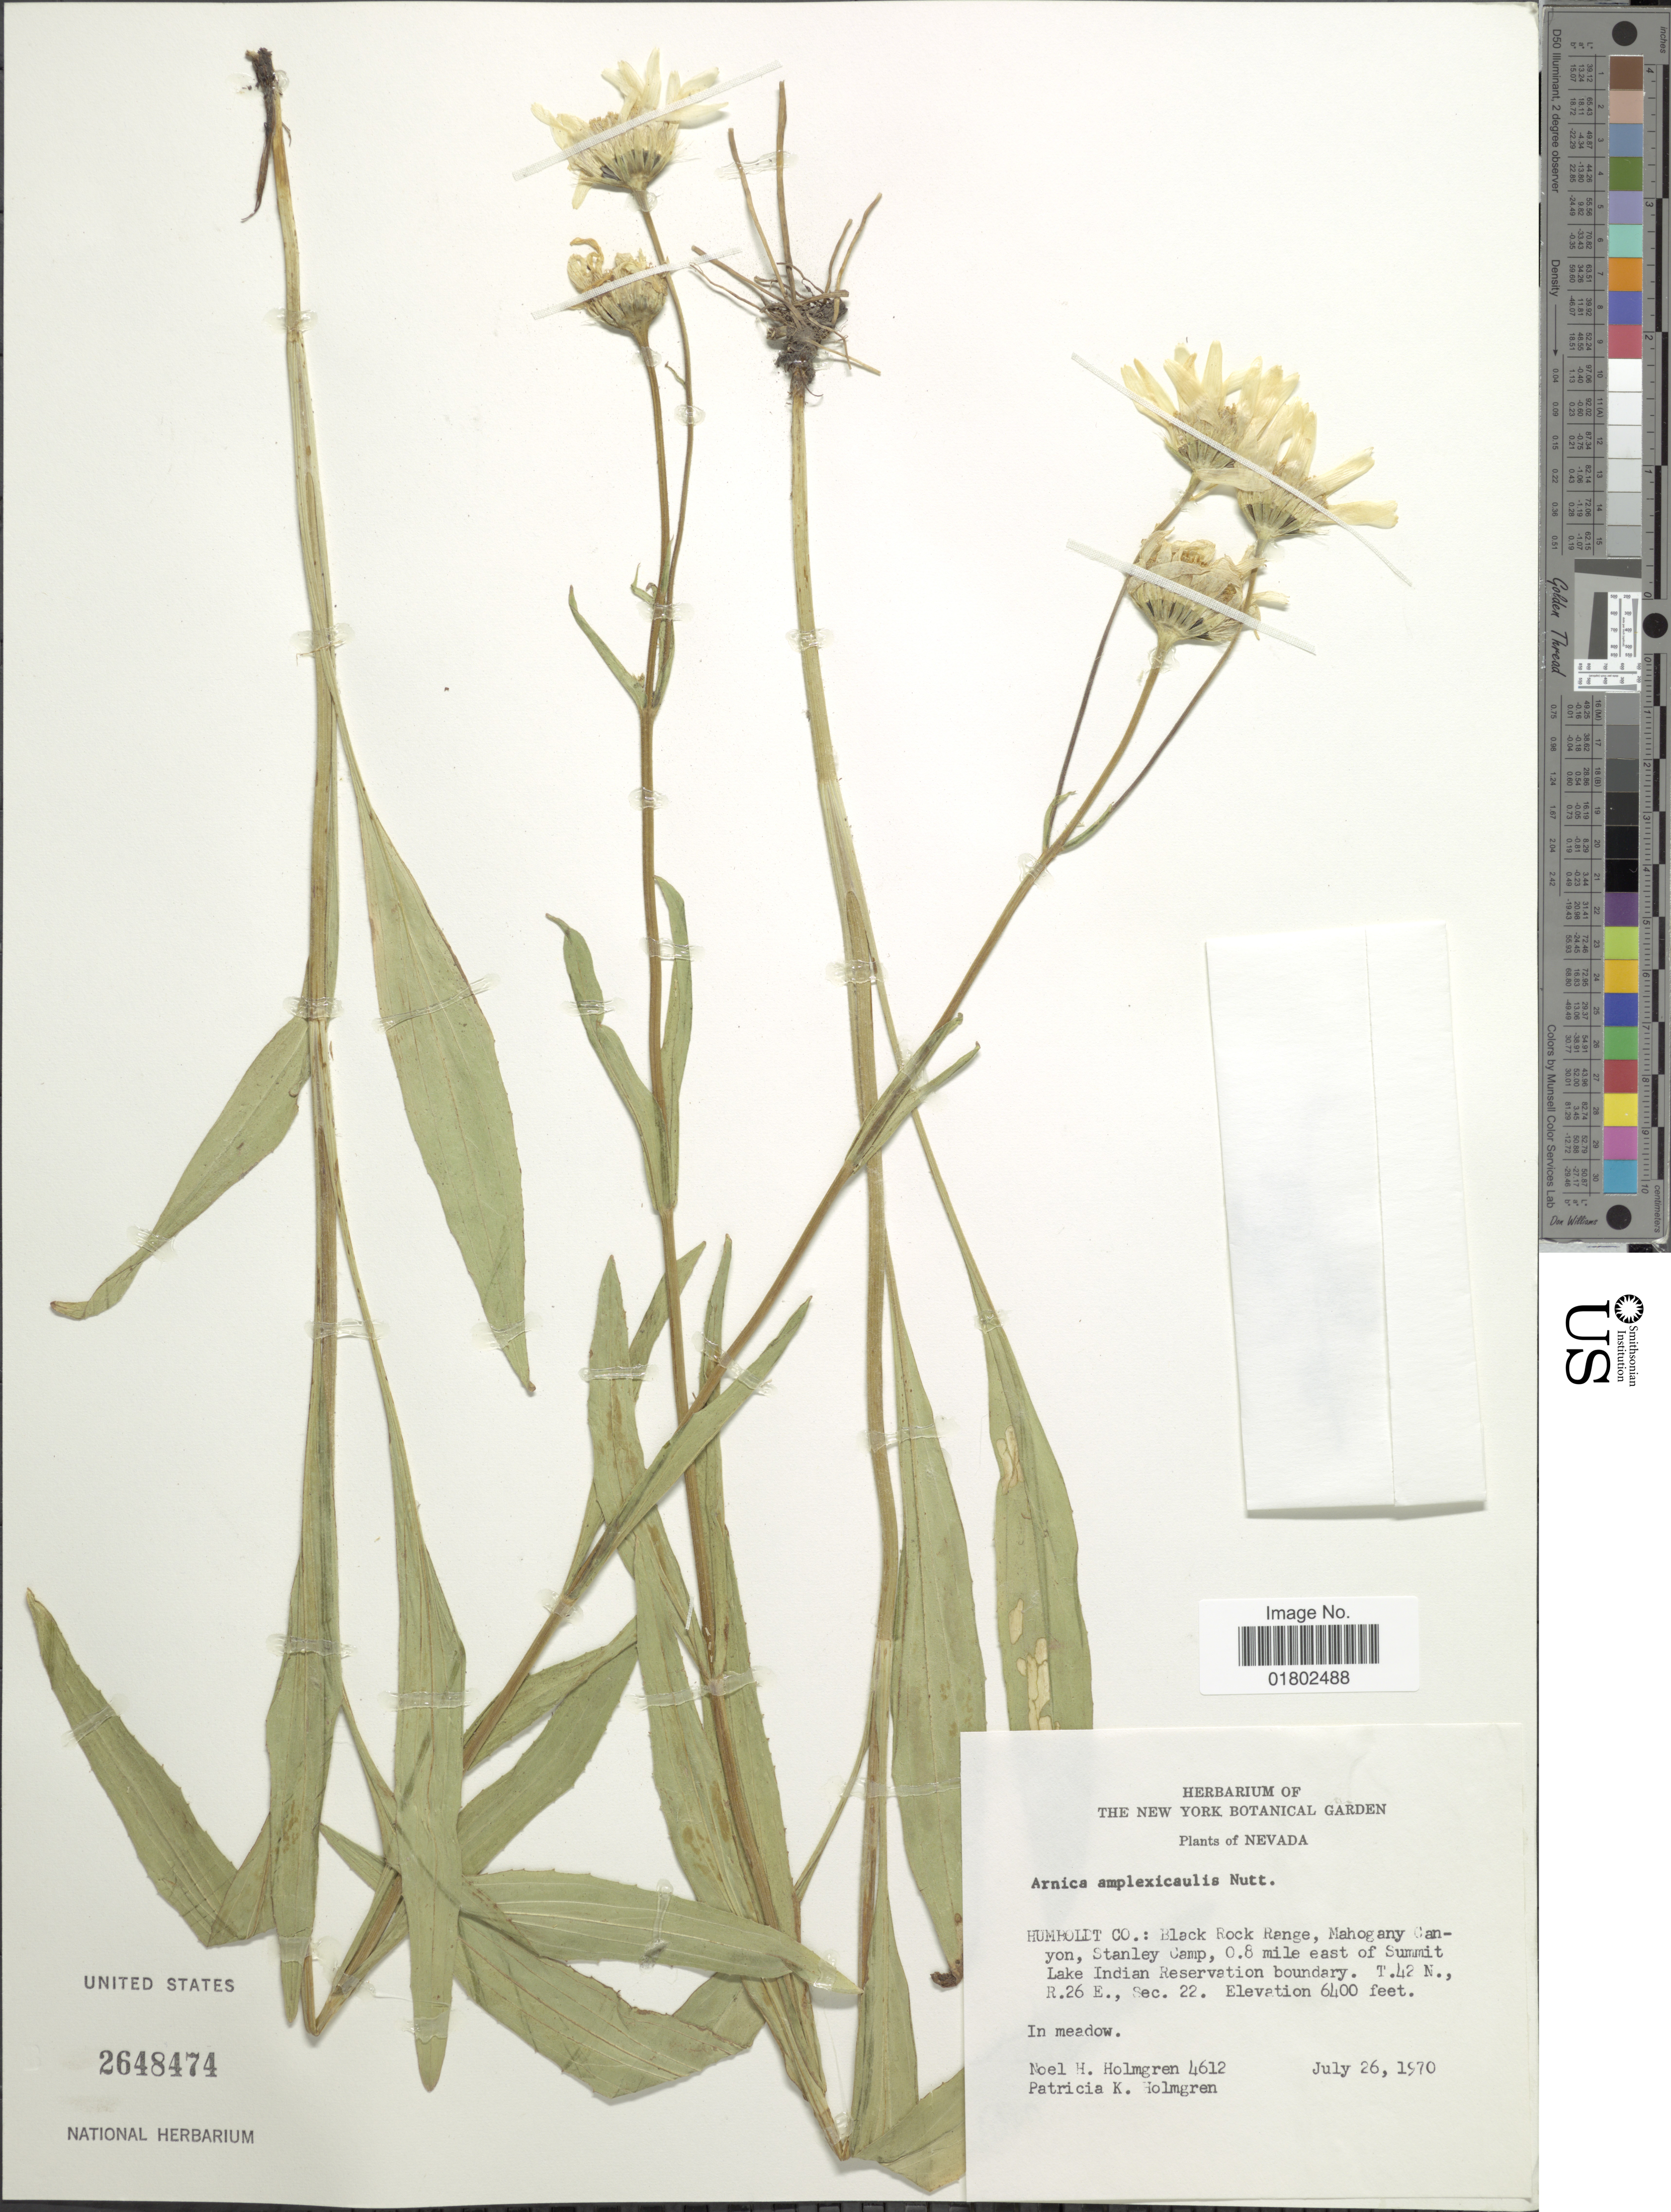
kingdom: Plantae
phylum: Tracheophyta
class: Magnoliopsida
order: Asterales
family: Asteraceae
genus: Arnica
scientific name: Arnica amplexifolia subsp. genuina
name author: Maguire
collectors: N. H. Holmgren & P. K. Holmgren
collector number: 4612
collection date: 1970-07-26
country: United States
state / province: Nevada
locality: Humboldt Co.: Black Rock Range, Mahogany Canyon, Stanley Camp, 0.8 mile east of summit Lake Indian Reservation, T.42 N., R.26 E., Sec. 22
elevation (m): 1951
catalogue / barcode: US 2648474